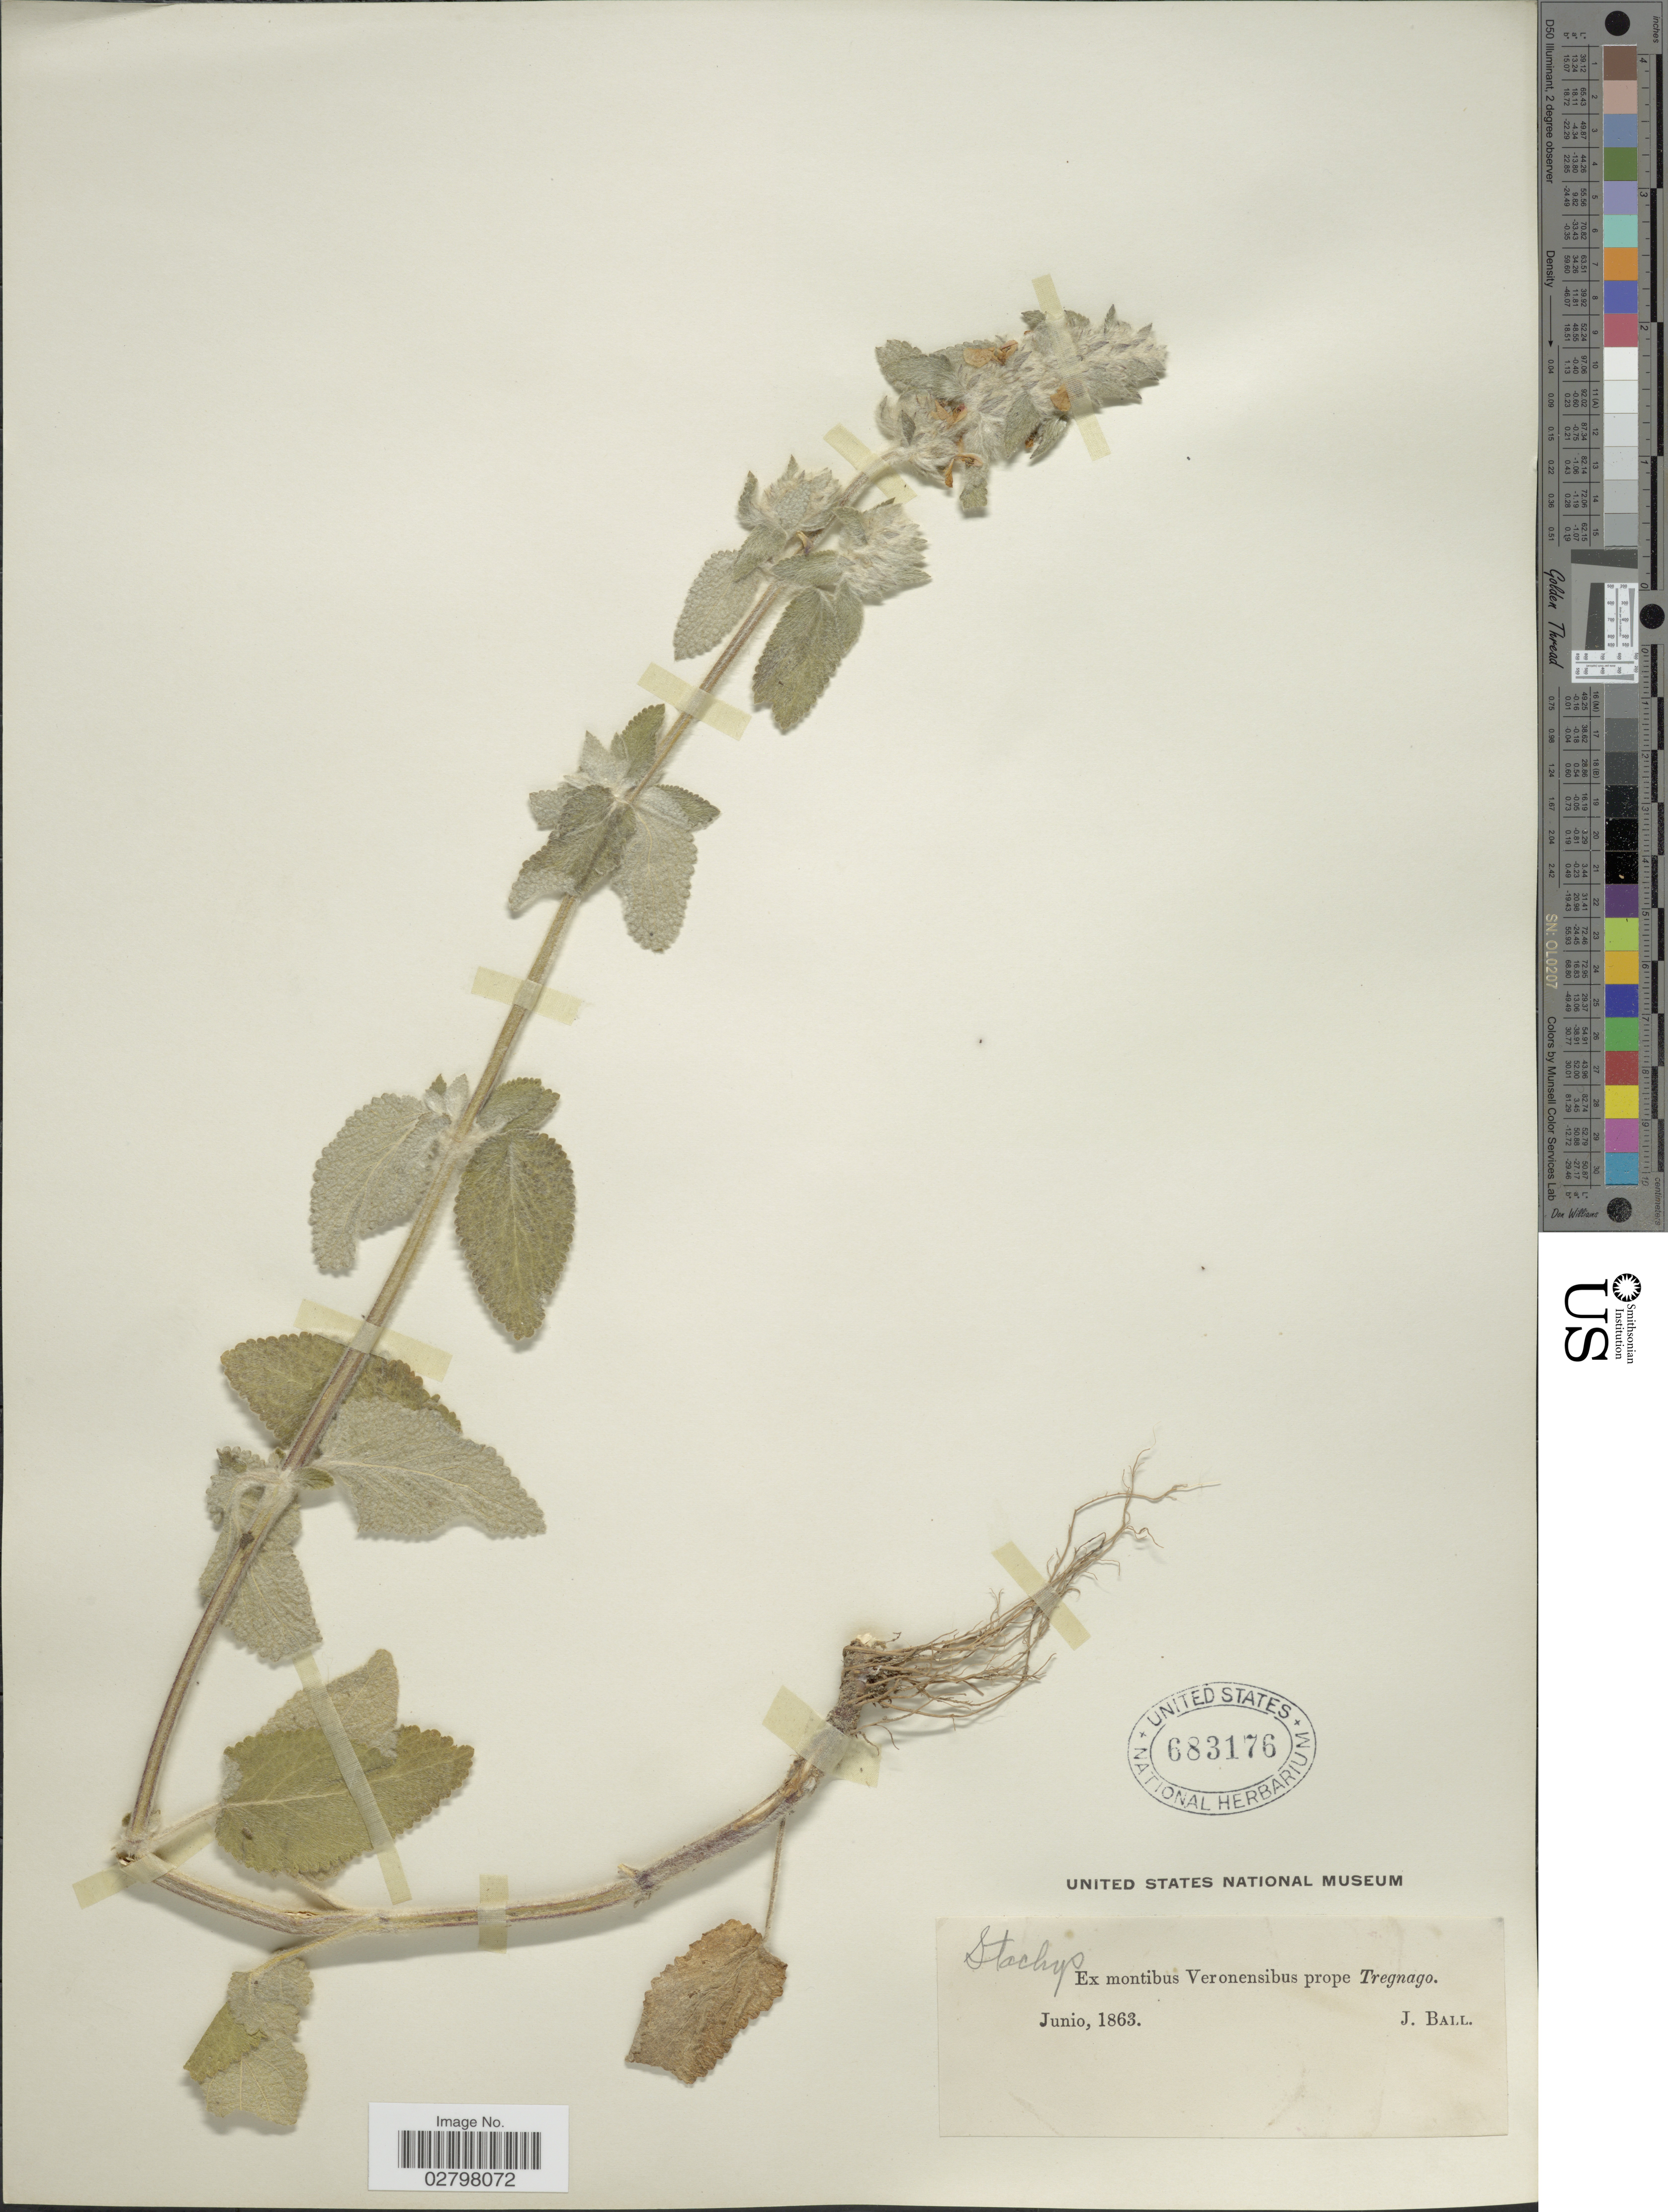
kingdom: Plantae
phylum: Tracheophyta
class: Magnoliopsida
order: Lamiales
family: Lamiaceae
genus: Stachys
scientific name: Stachys sp.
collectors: J. Ball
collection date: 1863-06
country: Italy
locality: Ex montibus Veronensibus prope Tregnago.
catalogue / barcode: US 683176